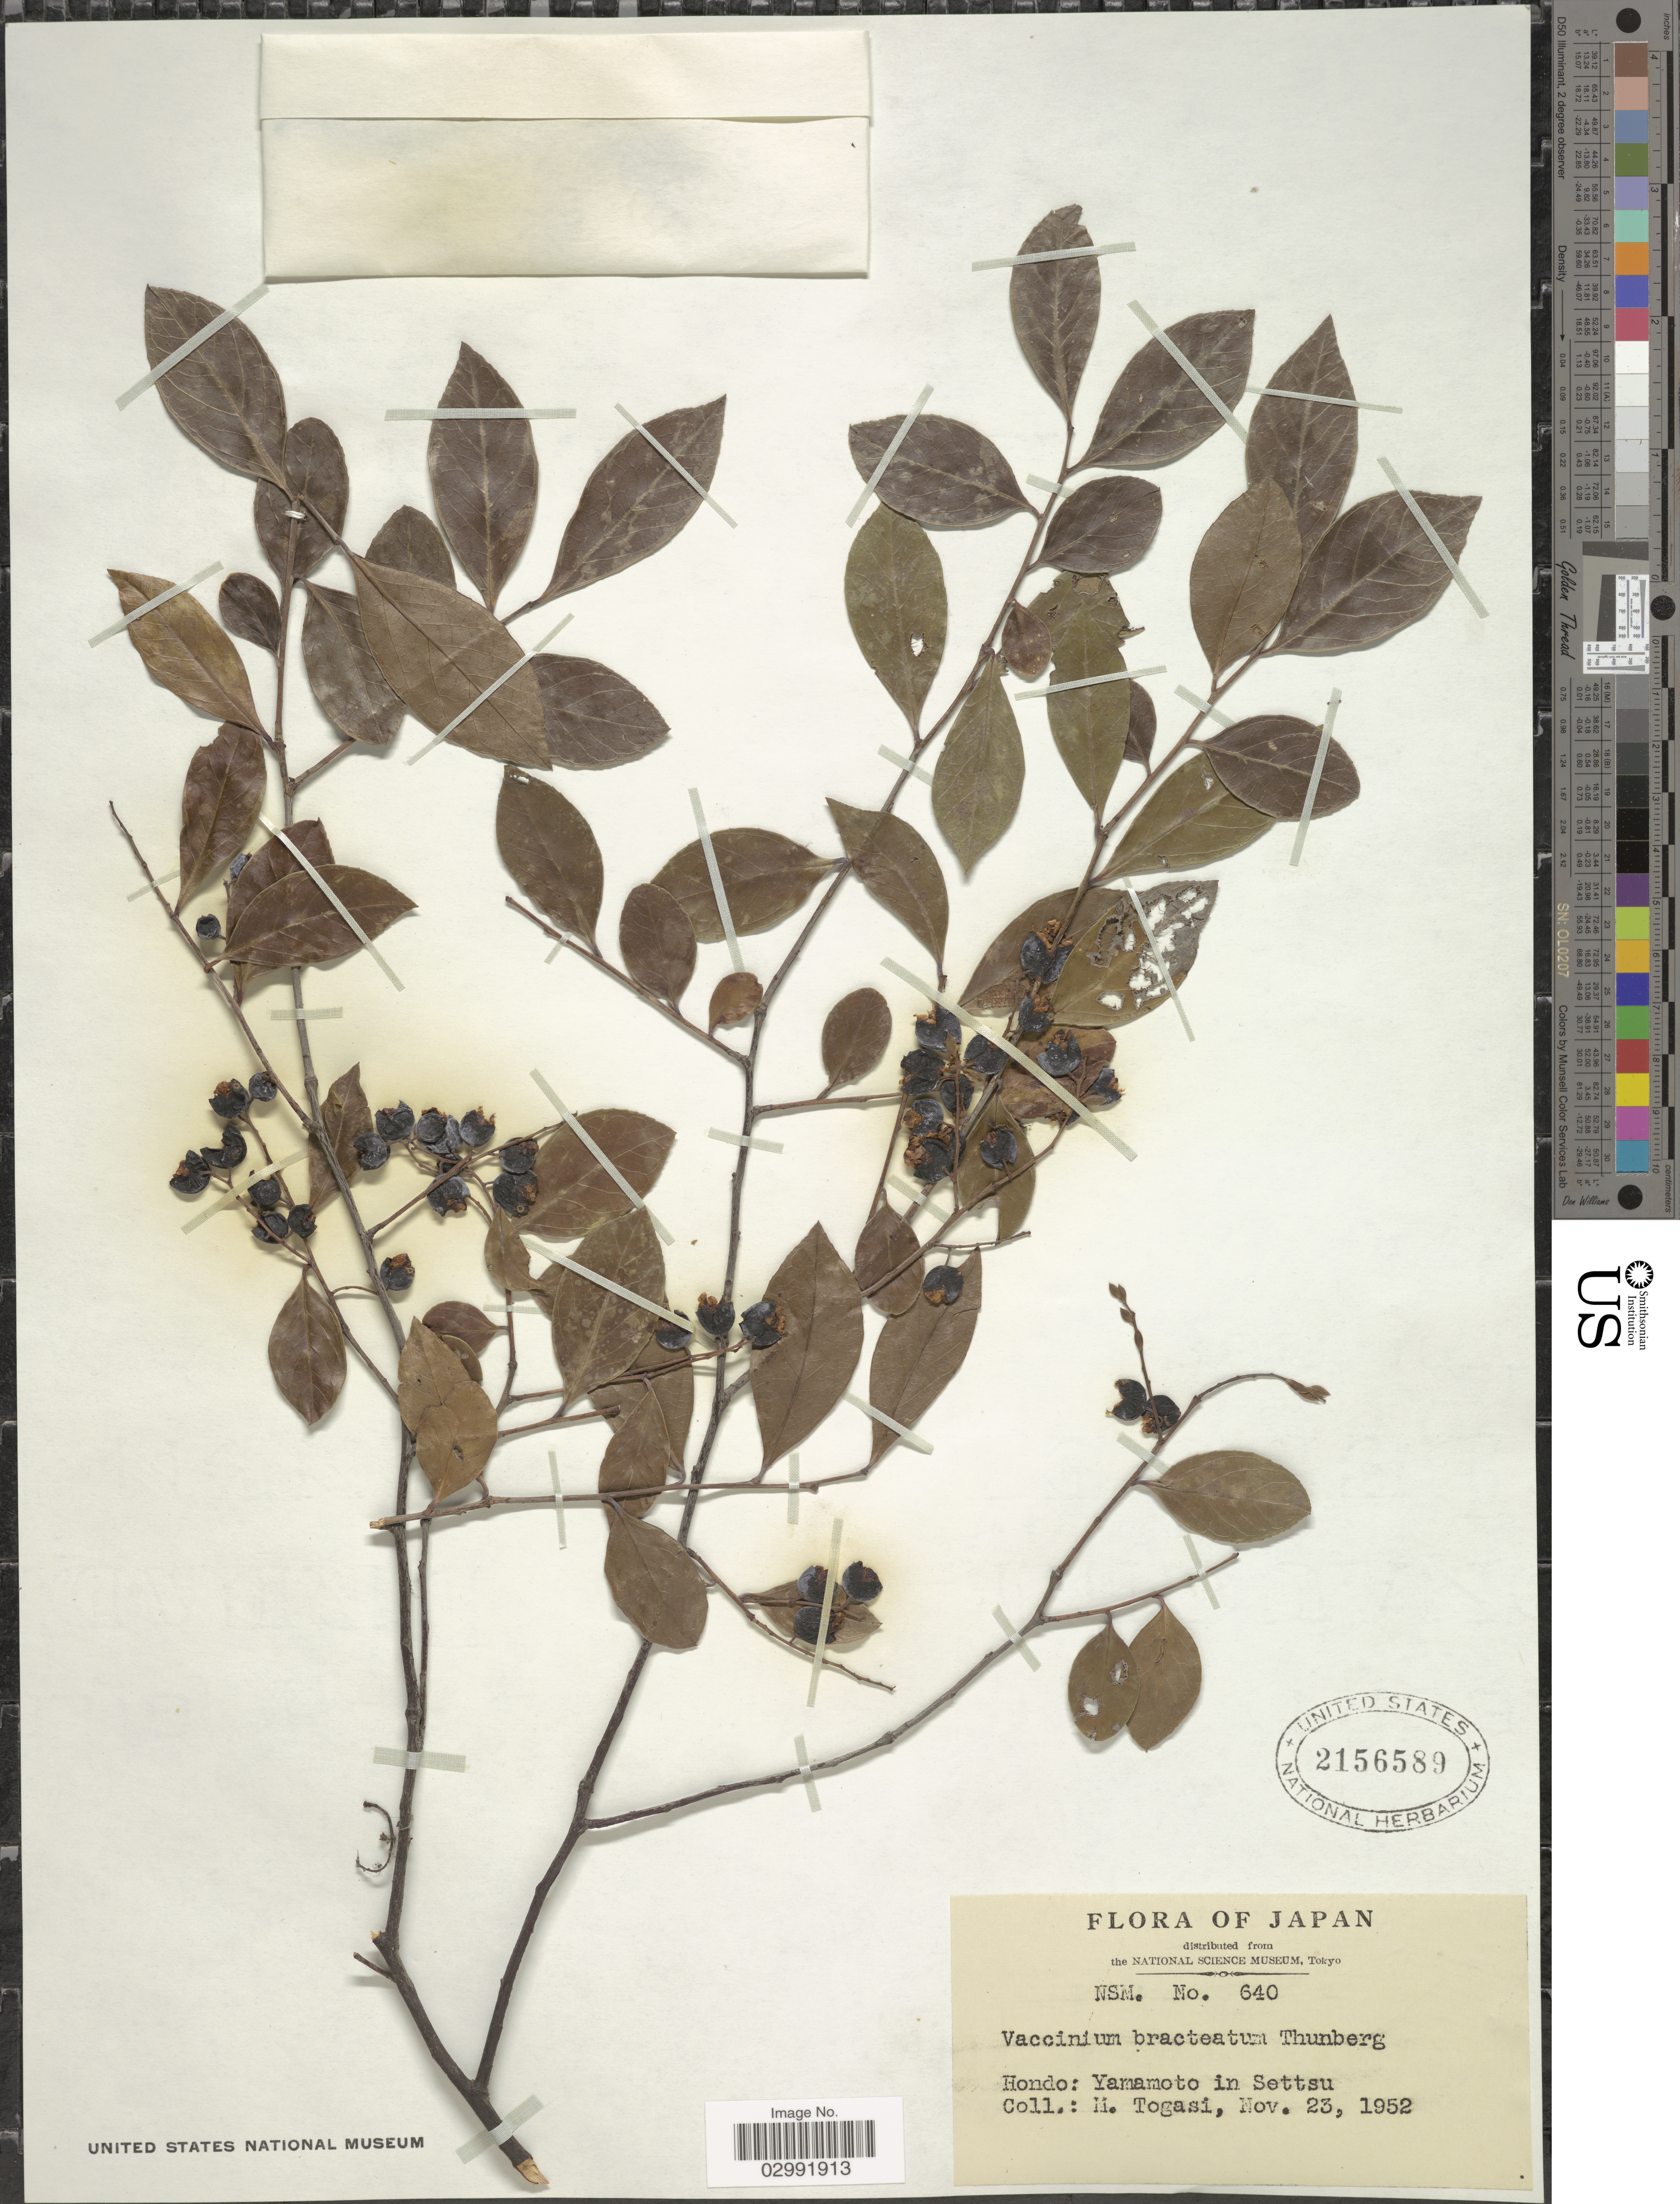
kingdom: Plantae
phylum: Tracheophyta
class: Magnoliopsida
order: Ericales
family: Ericaceae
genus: Vaccinium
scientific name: Vaccinium bracteatum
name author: Thunb.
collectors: M. Togasi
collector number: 640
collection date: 1952-11-23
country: Japan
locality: Hondo: Yamamoto in Settsu.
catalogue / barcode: US 2156589